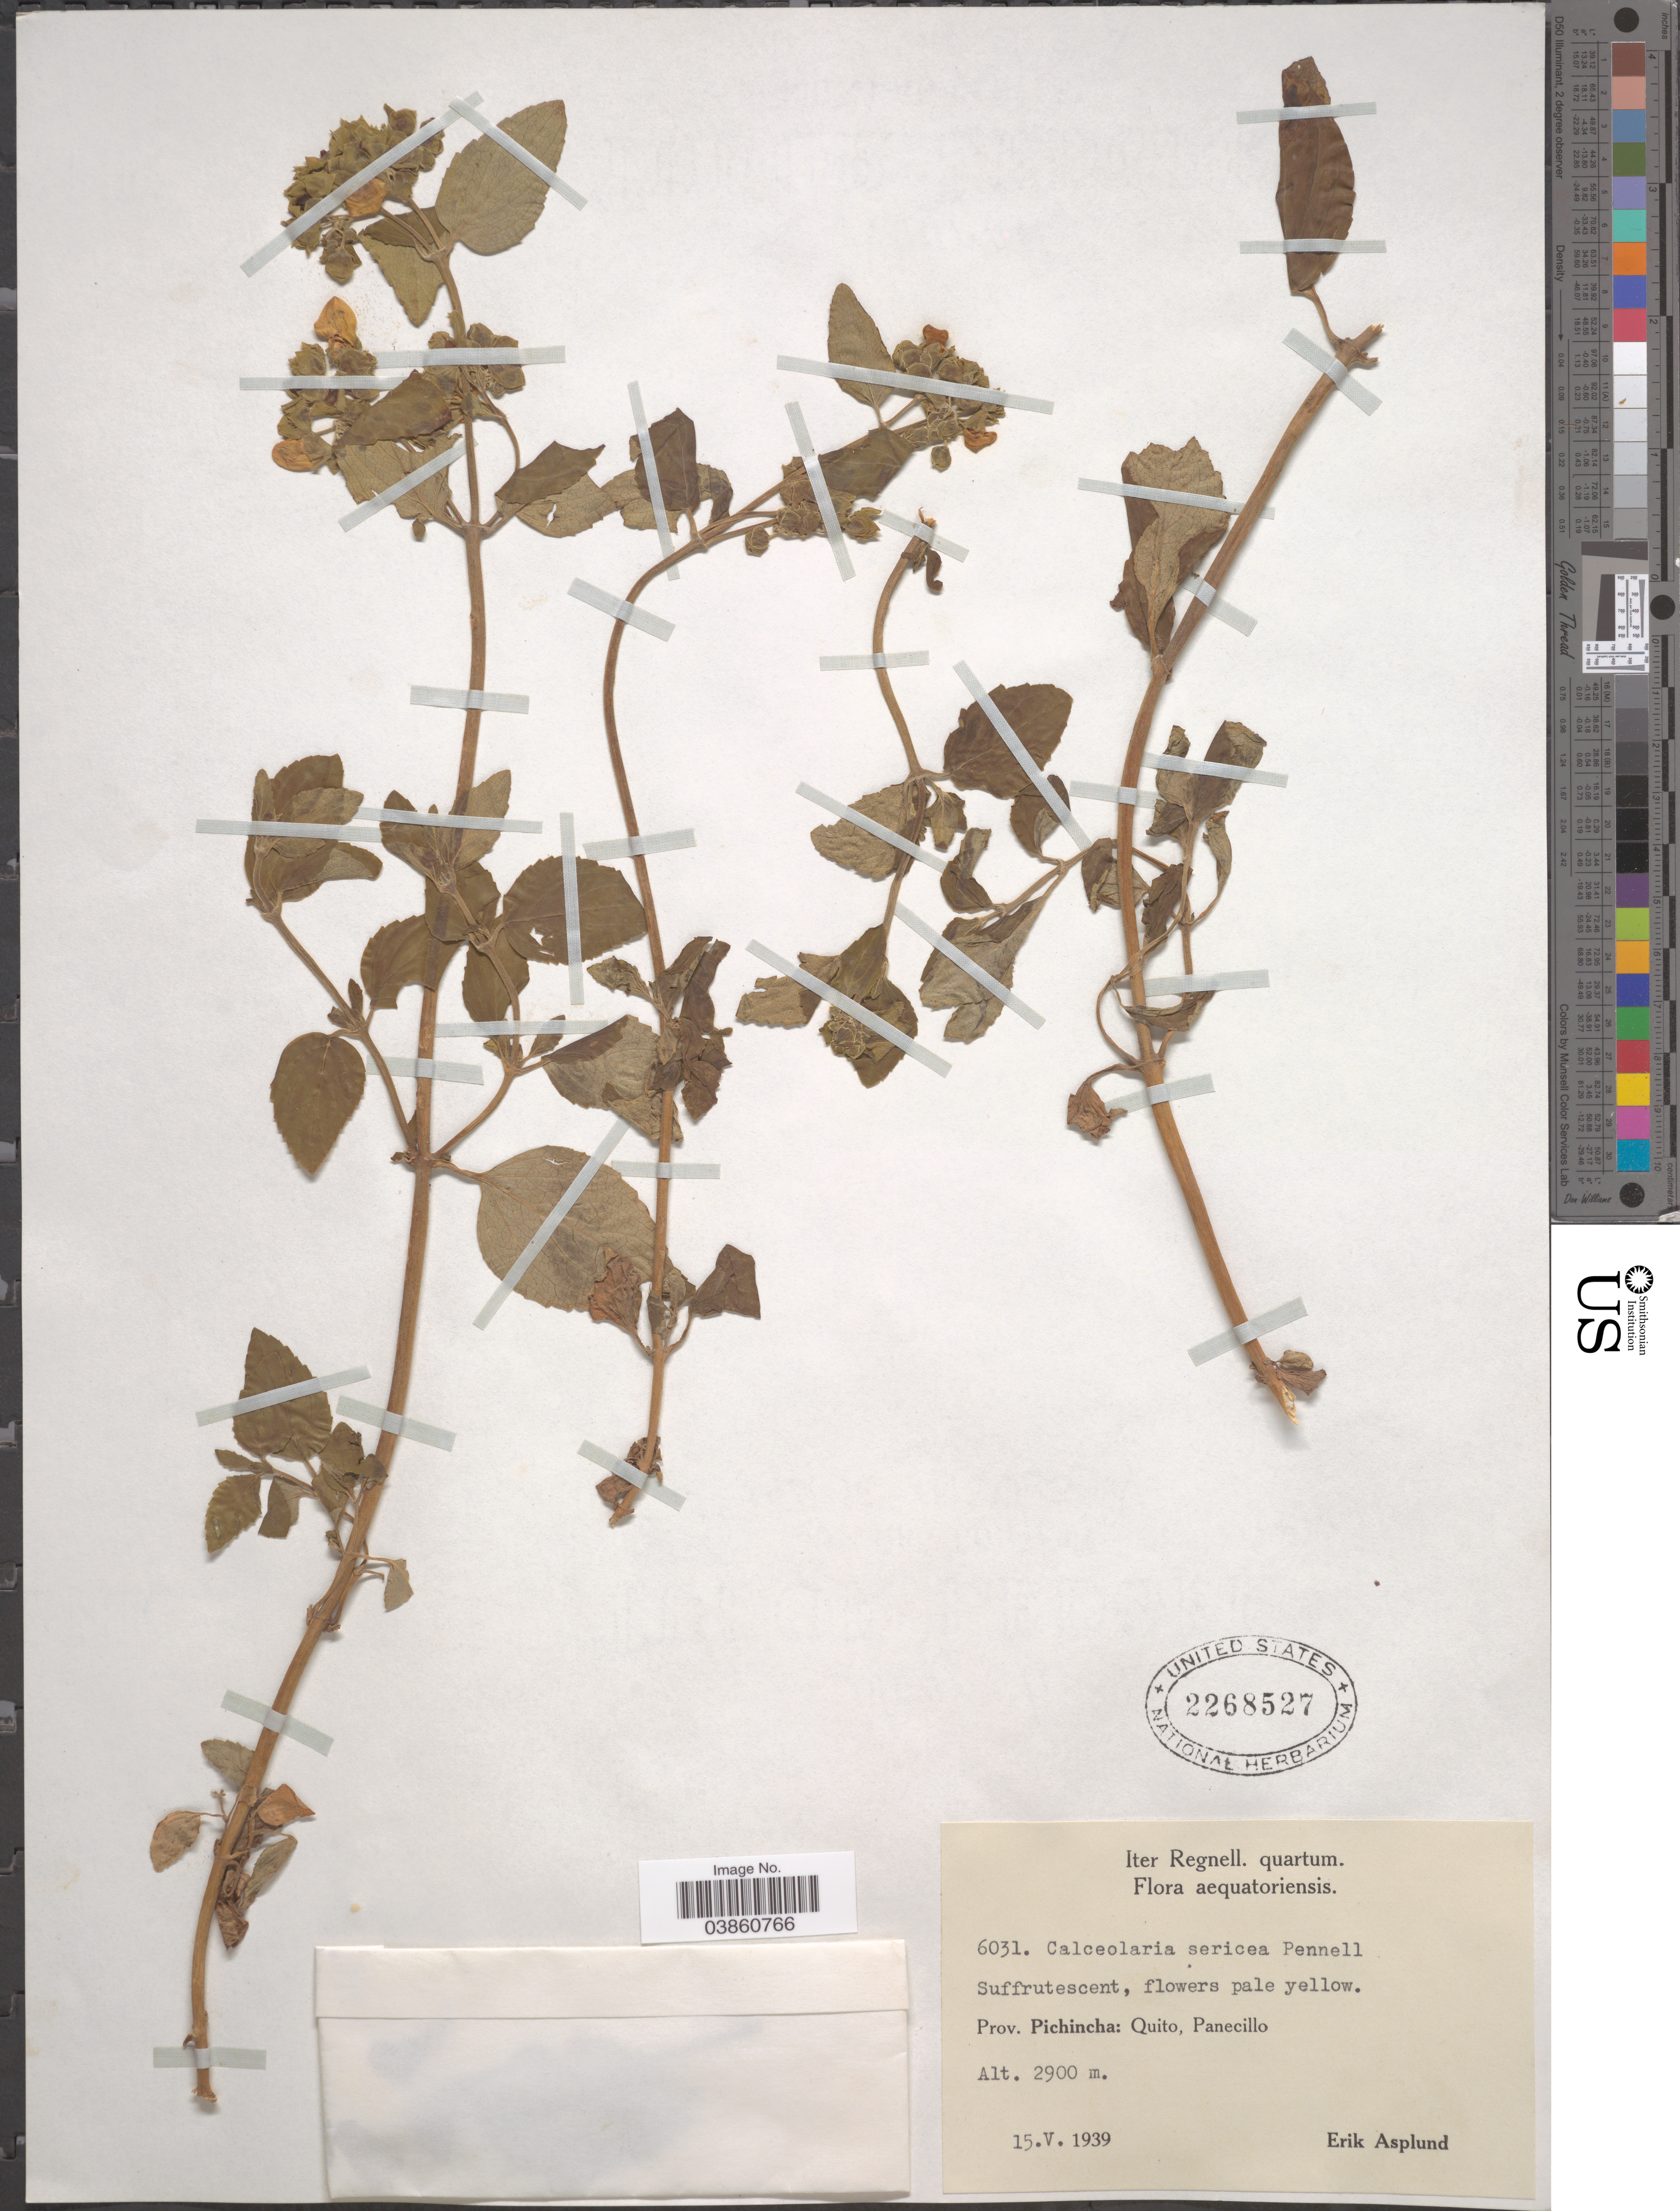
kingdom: Plantae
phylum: Tracheophyta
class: Magnoliopsida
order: Lamiales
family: Calceolariaceae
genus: Calceolaria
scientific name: Calceolaria sericea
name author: Pennell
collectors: E. Asplund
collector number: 6031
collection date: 1939-05-15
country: Ecuador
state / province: Pichincha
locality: Quito, Panecillo.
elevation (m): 2900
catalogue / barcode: US 2268527